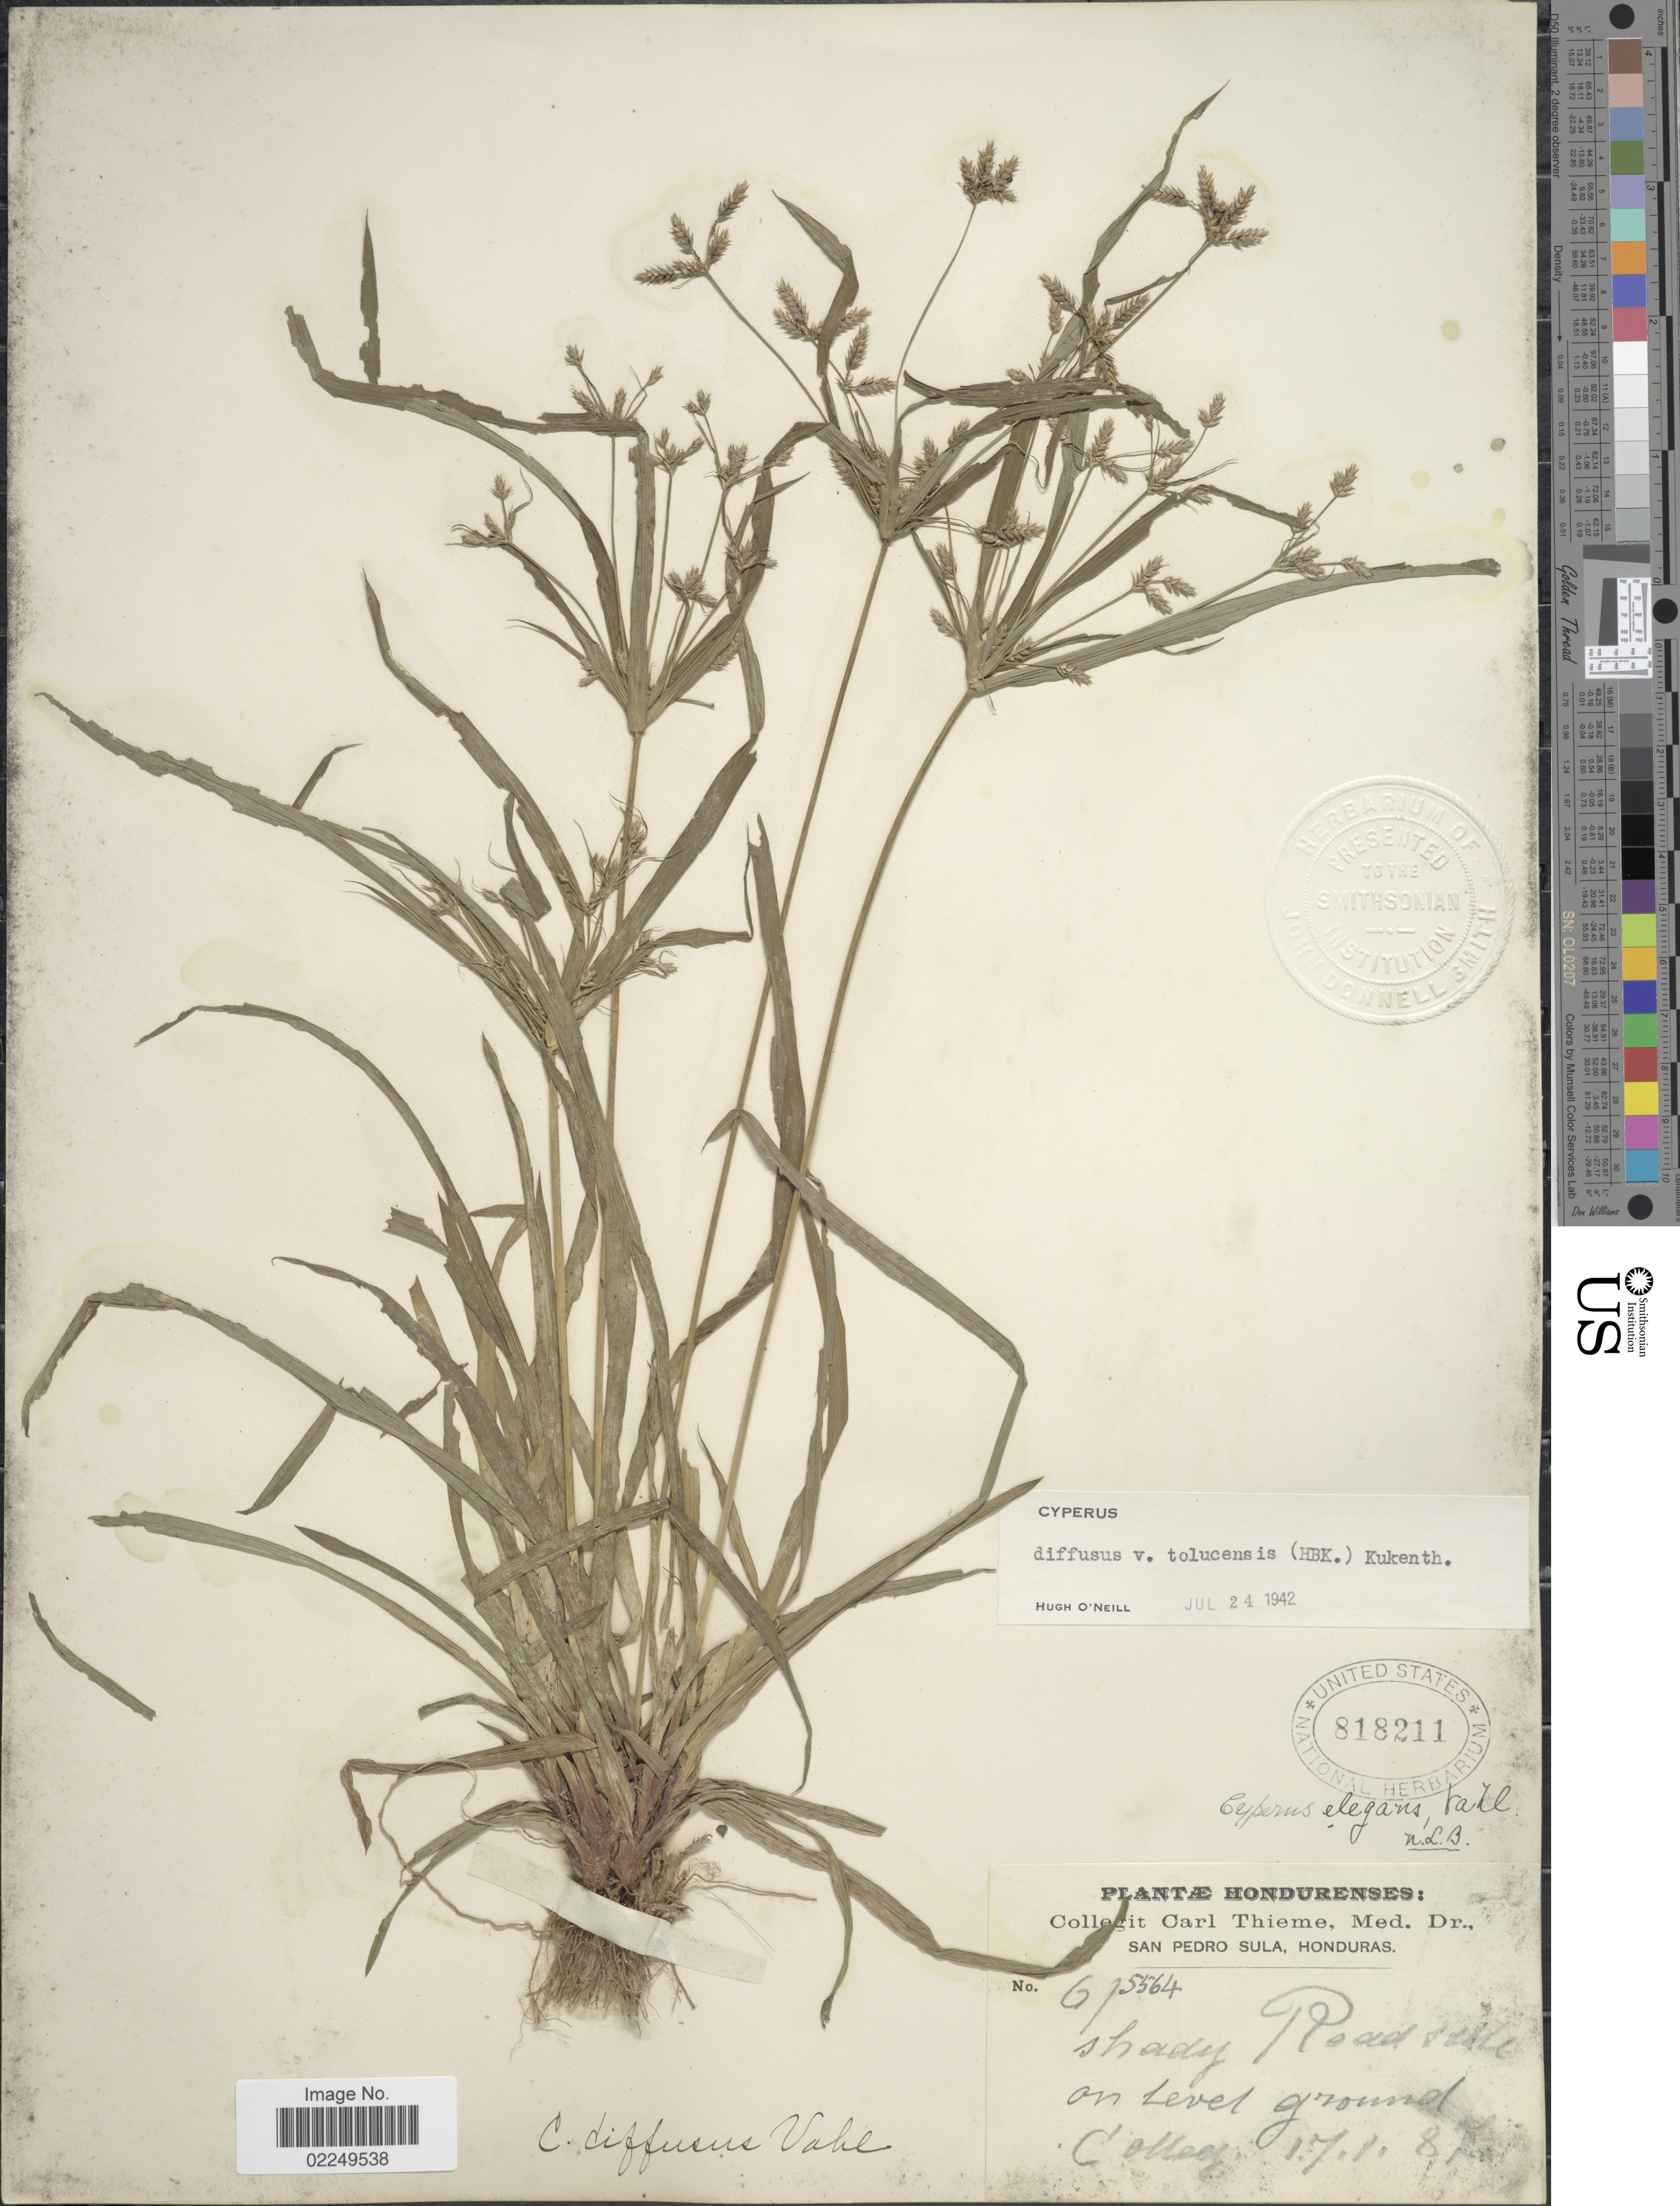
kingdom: Plantae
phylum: Tracheophyta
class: Liliopsida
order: Poales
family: Cyperaceae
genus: Cyperus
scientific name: Cyperus laxus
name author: Lam.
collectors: C. Thieme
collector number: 61/5564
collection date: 1887-01-17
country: Honduras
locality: San Pedro Sula, on level ground, college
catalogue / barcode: US 818211